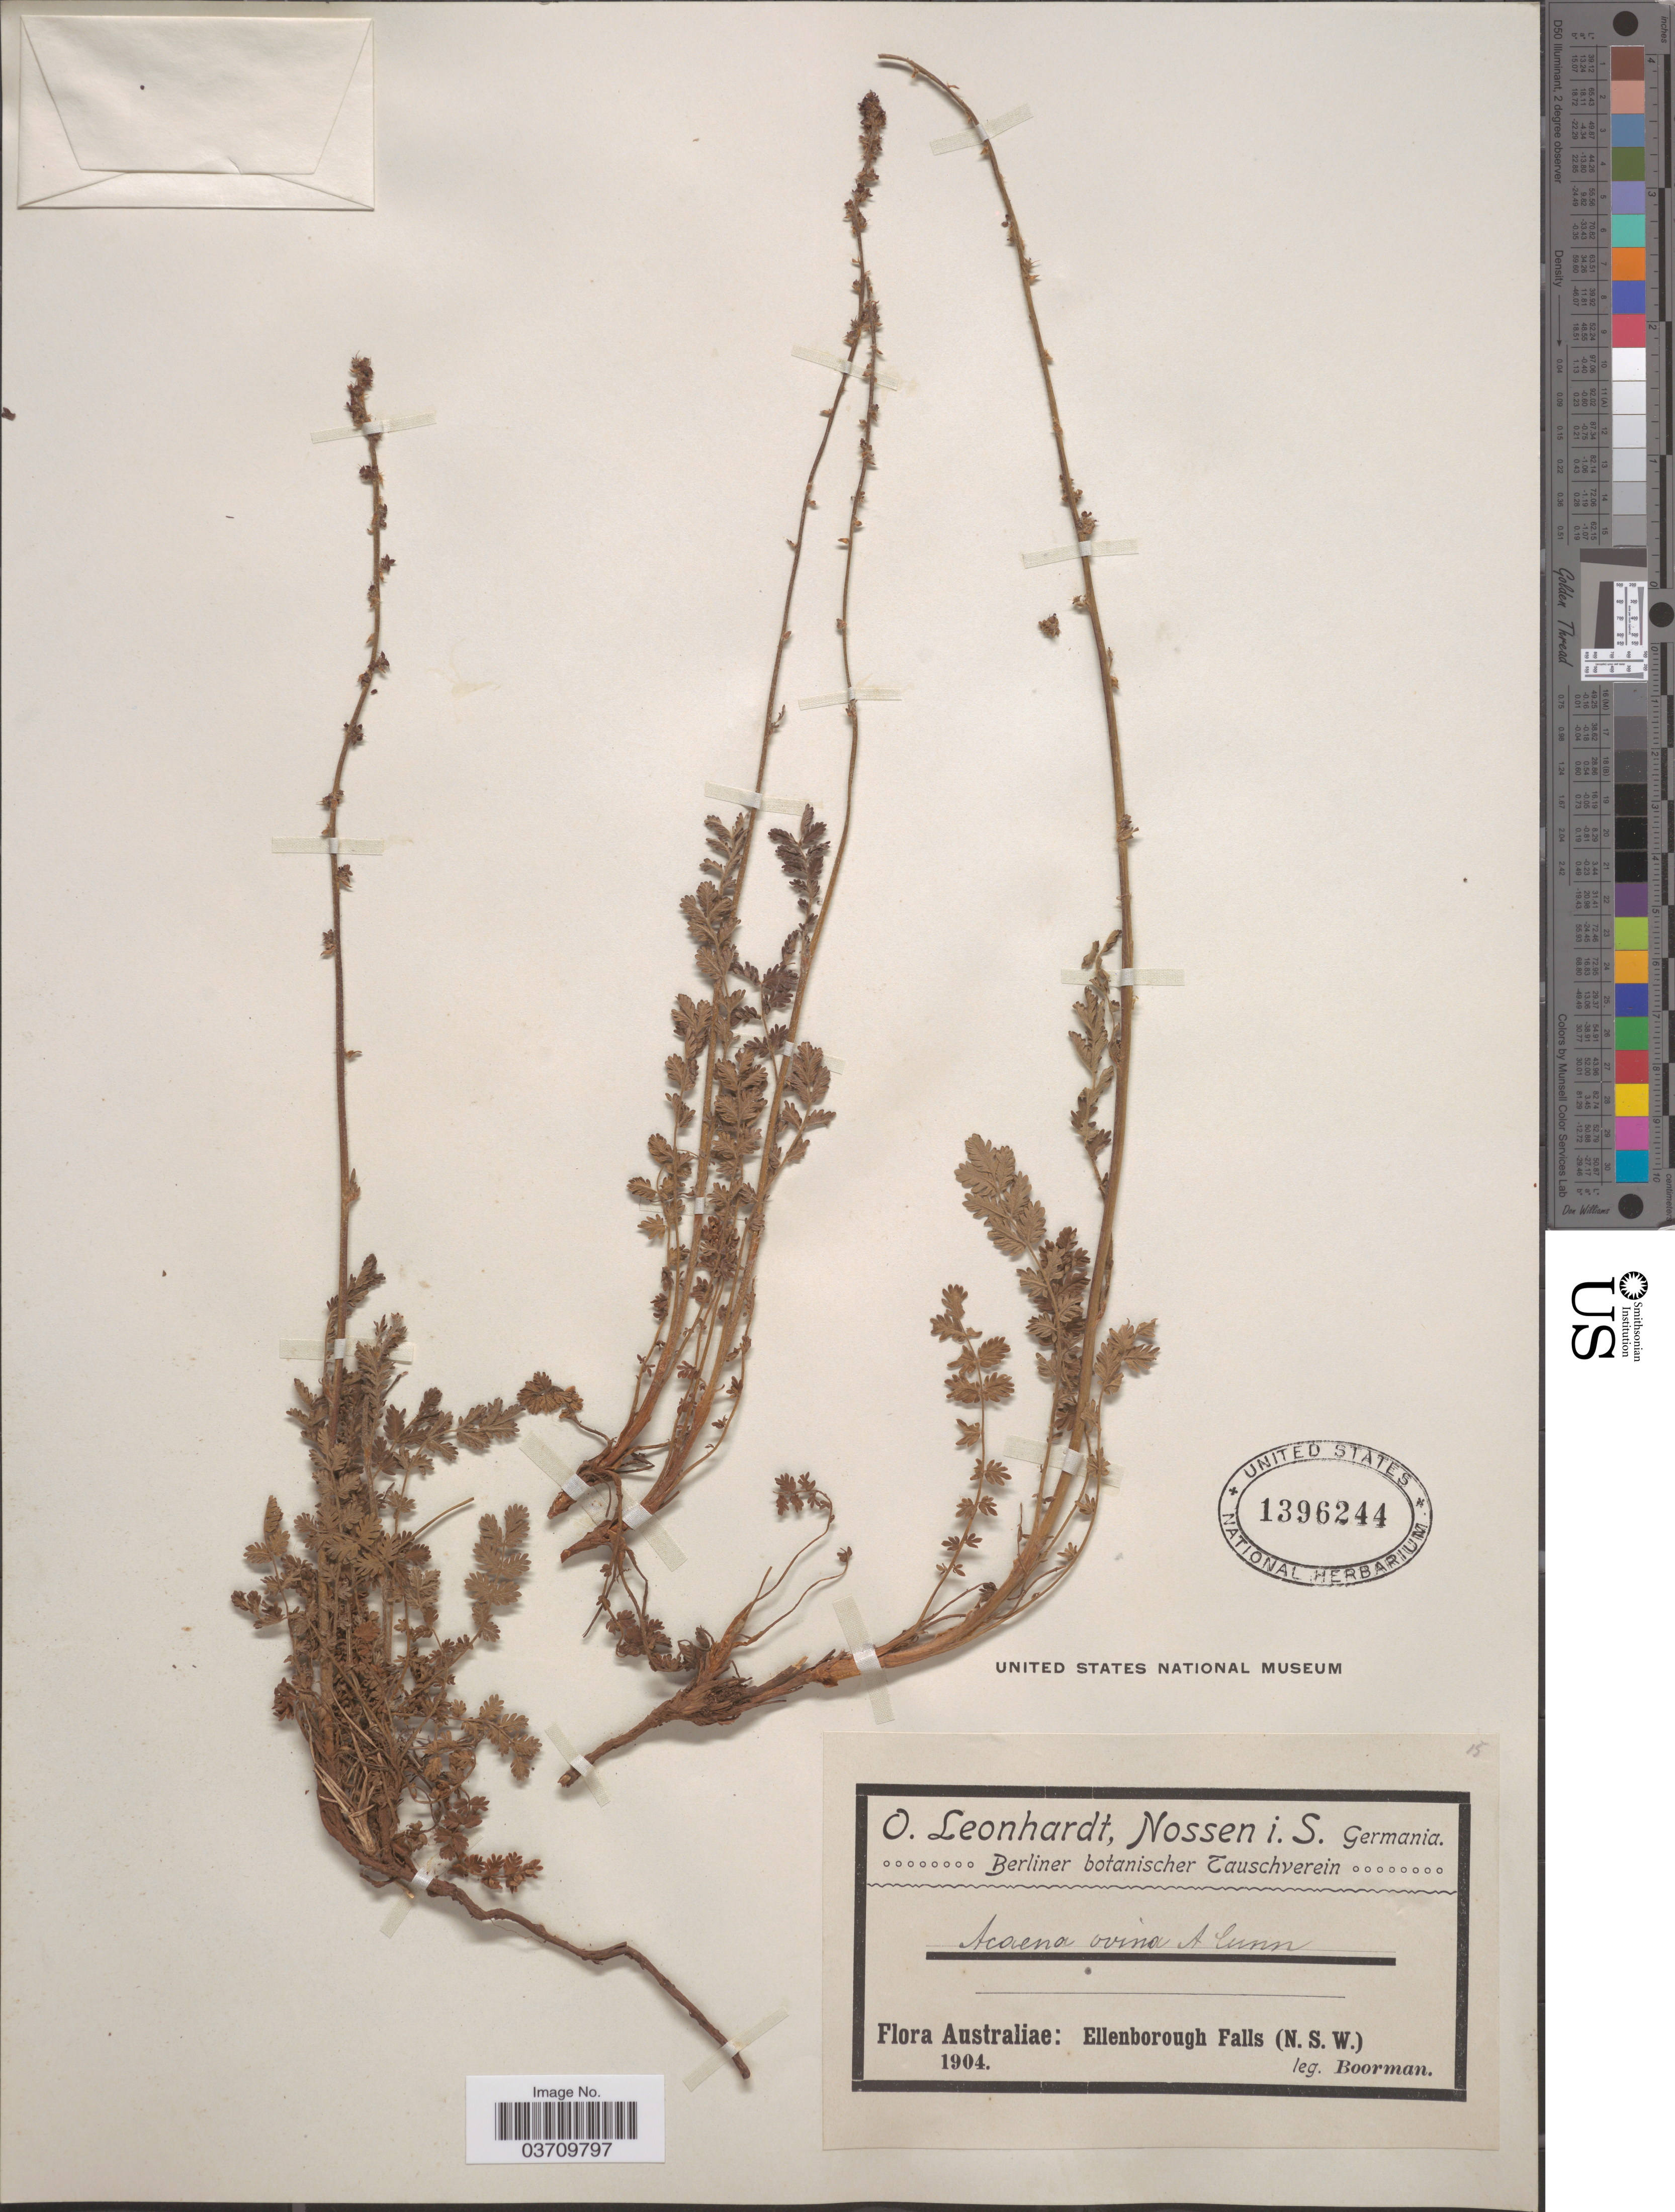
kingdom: Plantae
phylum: Tracheophyta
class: Magnoliopsida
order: Rosales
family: Rosaceae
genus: Acaena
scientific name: Acaena ovina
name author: A. Cunn.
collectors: -. Boorman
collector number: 15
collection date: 1904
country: Australia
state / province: New South Wales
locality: Ellenborough Falls.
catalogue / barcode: US 1396244